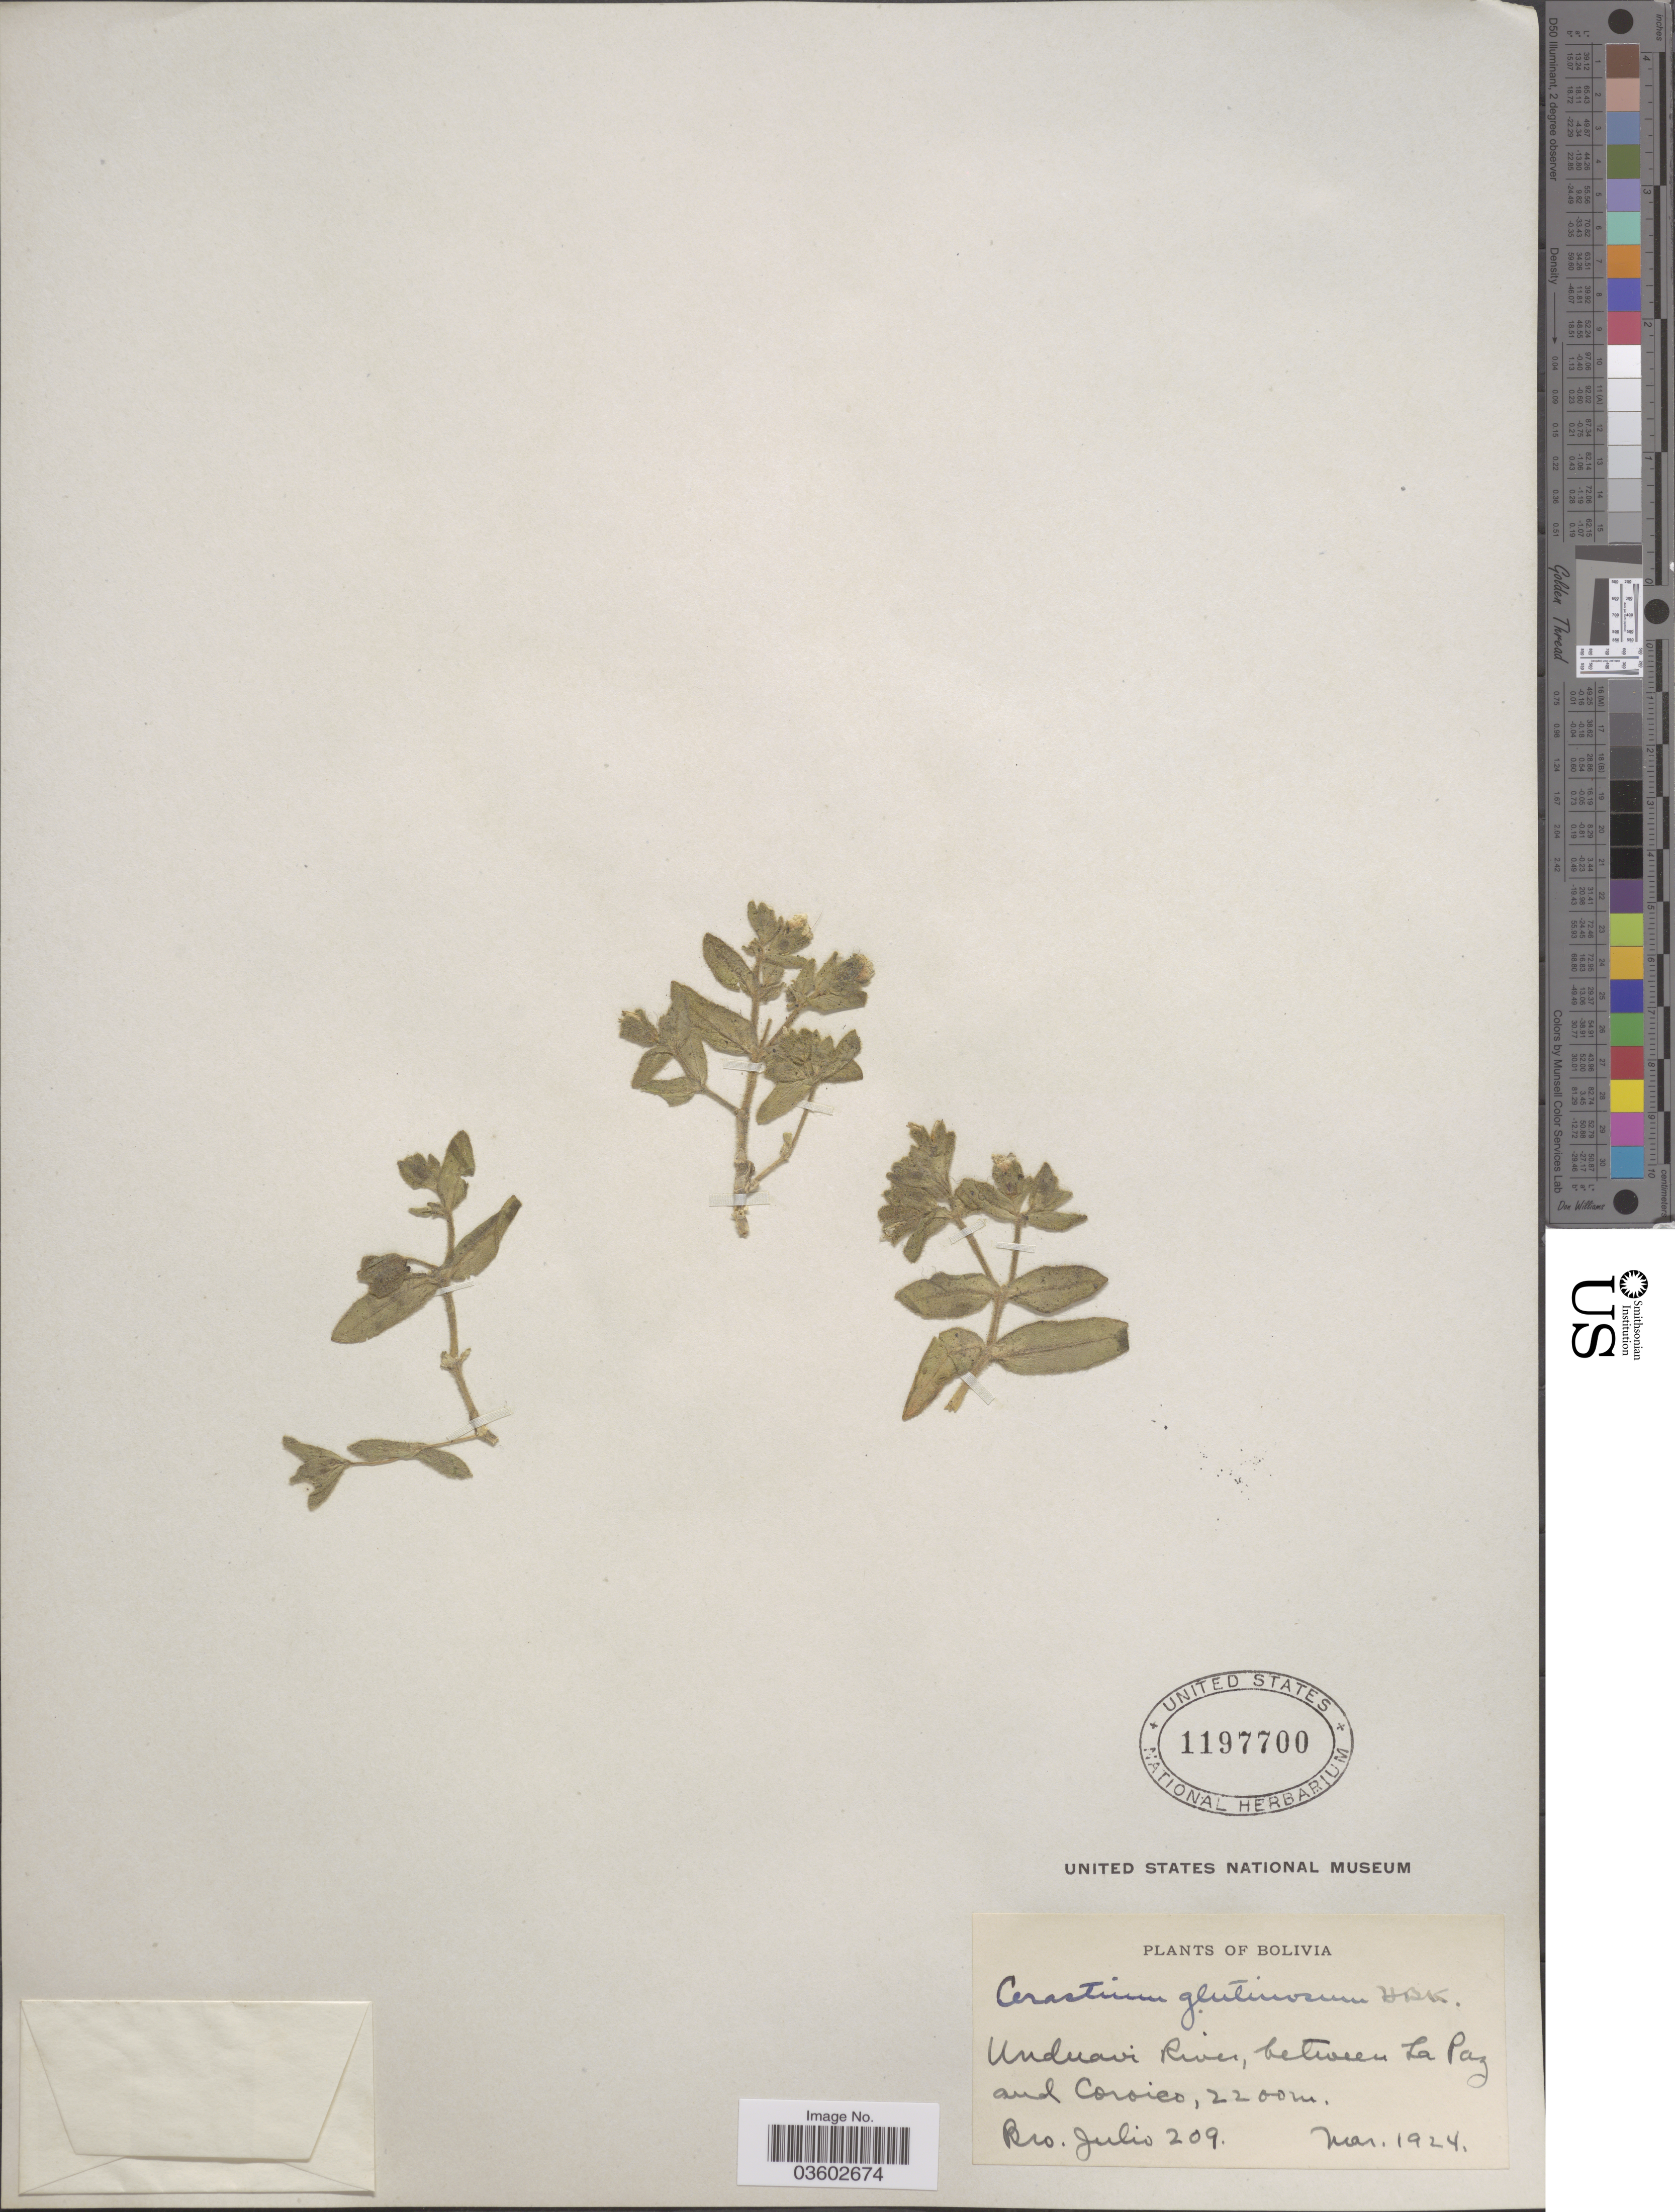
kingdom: Plantae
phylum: Tracheophyta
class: Magnoliopsida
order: Caryophyllales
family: Caryophyllaceae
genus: Cerastium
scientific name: Cerastium kunthii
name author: Briq.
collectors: Bro. Julio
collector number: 209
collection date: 1924-03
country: Bolivia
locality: Unduavi River, between La Paz and Coroico.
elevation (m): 2200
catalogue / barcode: US 1197700